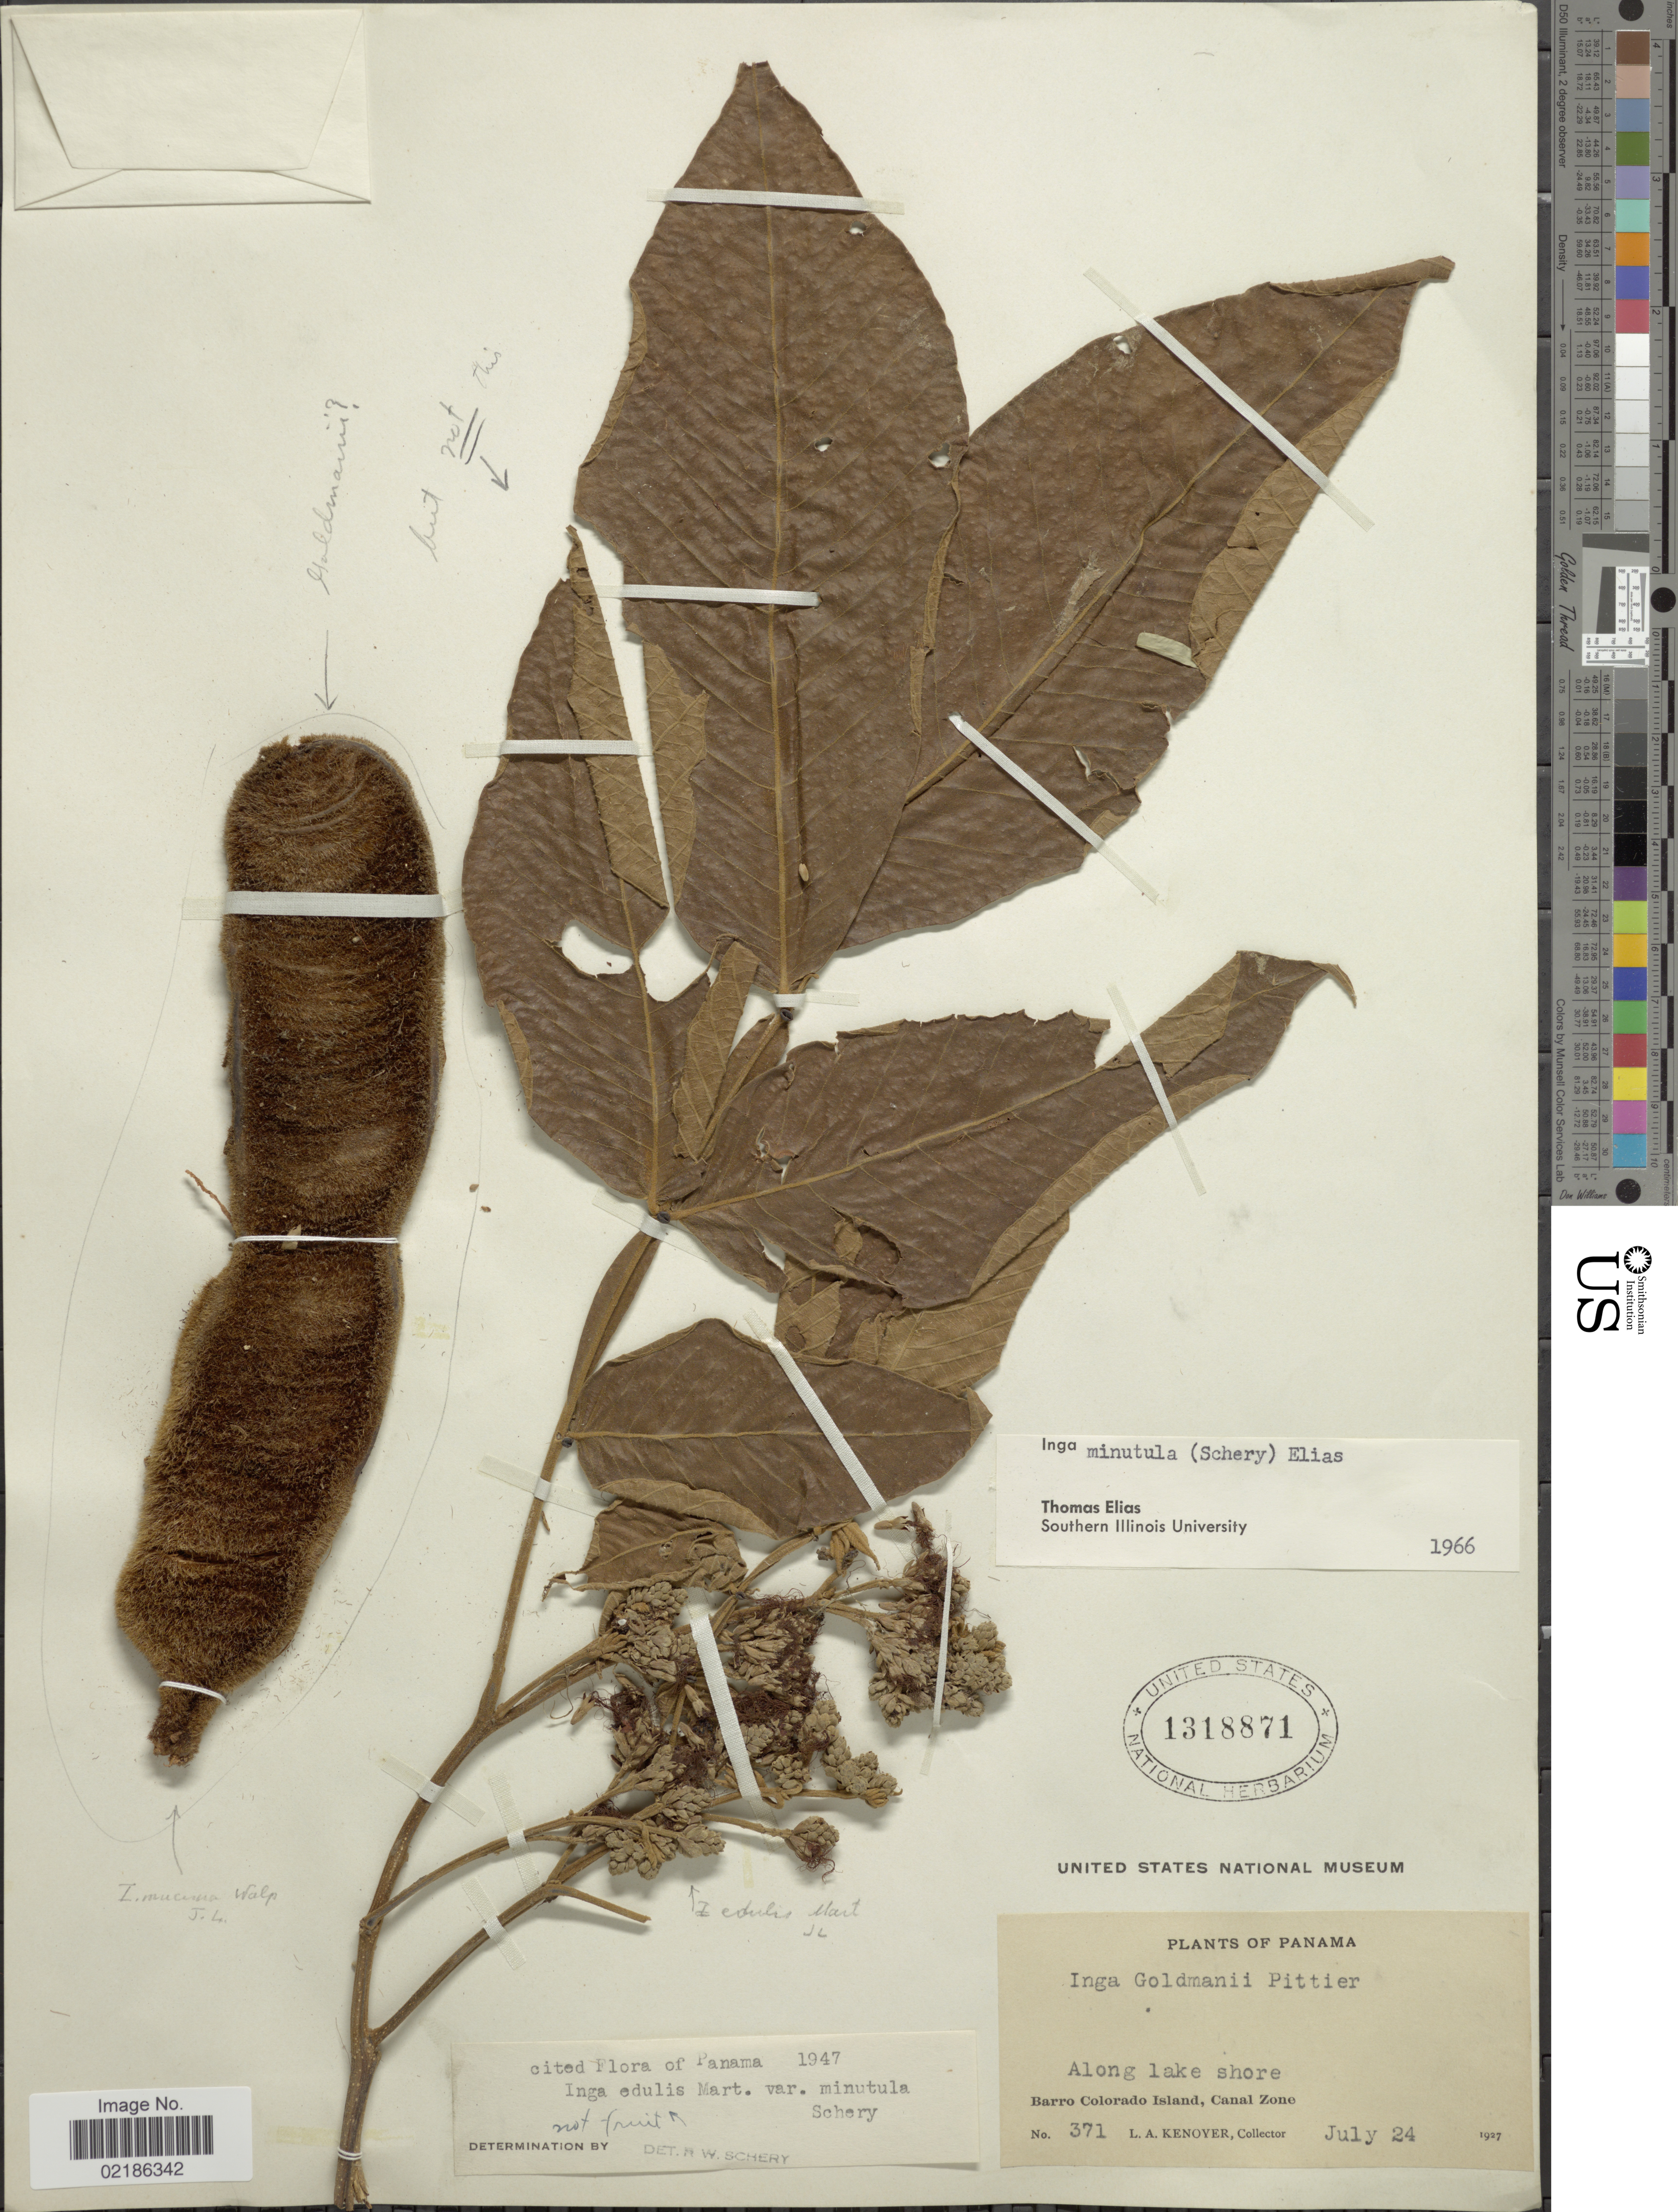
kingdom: Plantae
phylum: Tracheophyta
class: Magnoliopsida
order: Fabales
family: Fabaceae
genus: Inga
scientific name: Inga minutula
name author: (Schery) T.S. Elias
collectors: L. A. Kenoyer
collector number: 371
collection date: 1927-07-24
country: Panama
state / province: Panamá Oeste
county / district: Canal Zone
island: Barro Colorado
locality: Barro Colorado Island, Canal Zone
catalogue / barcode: US 1318871